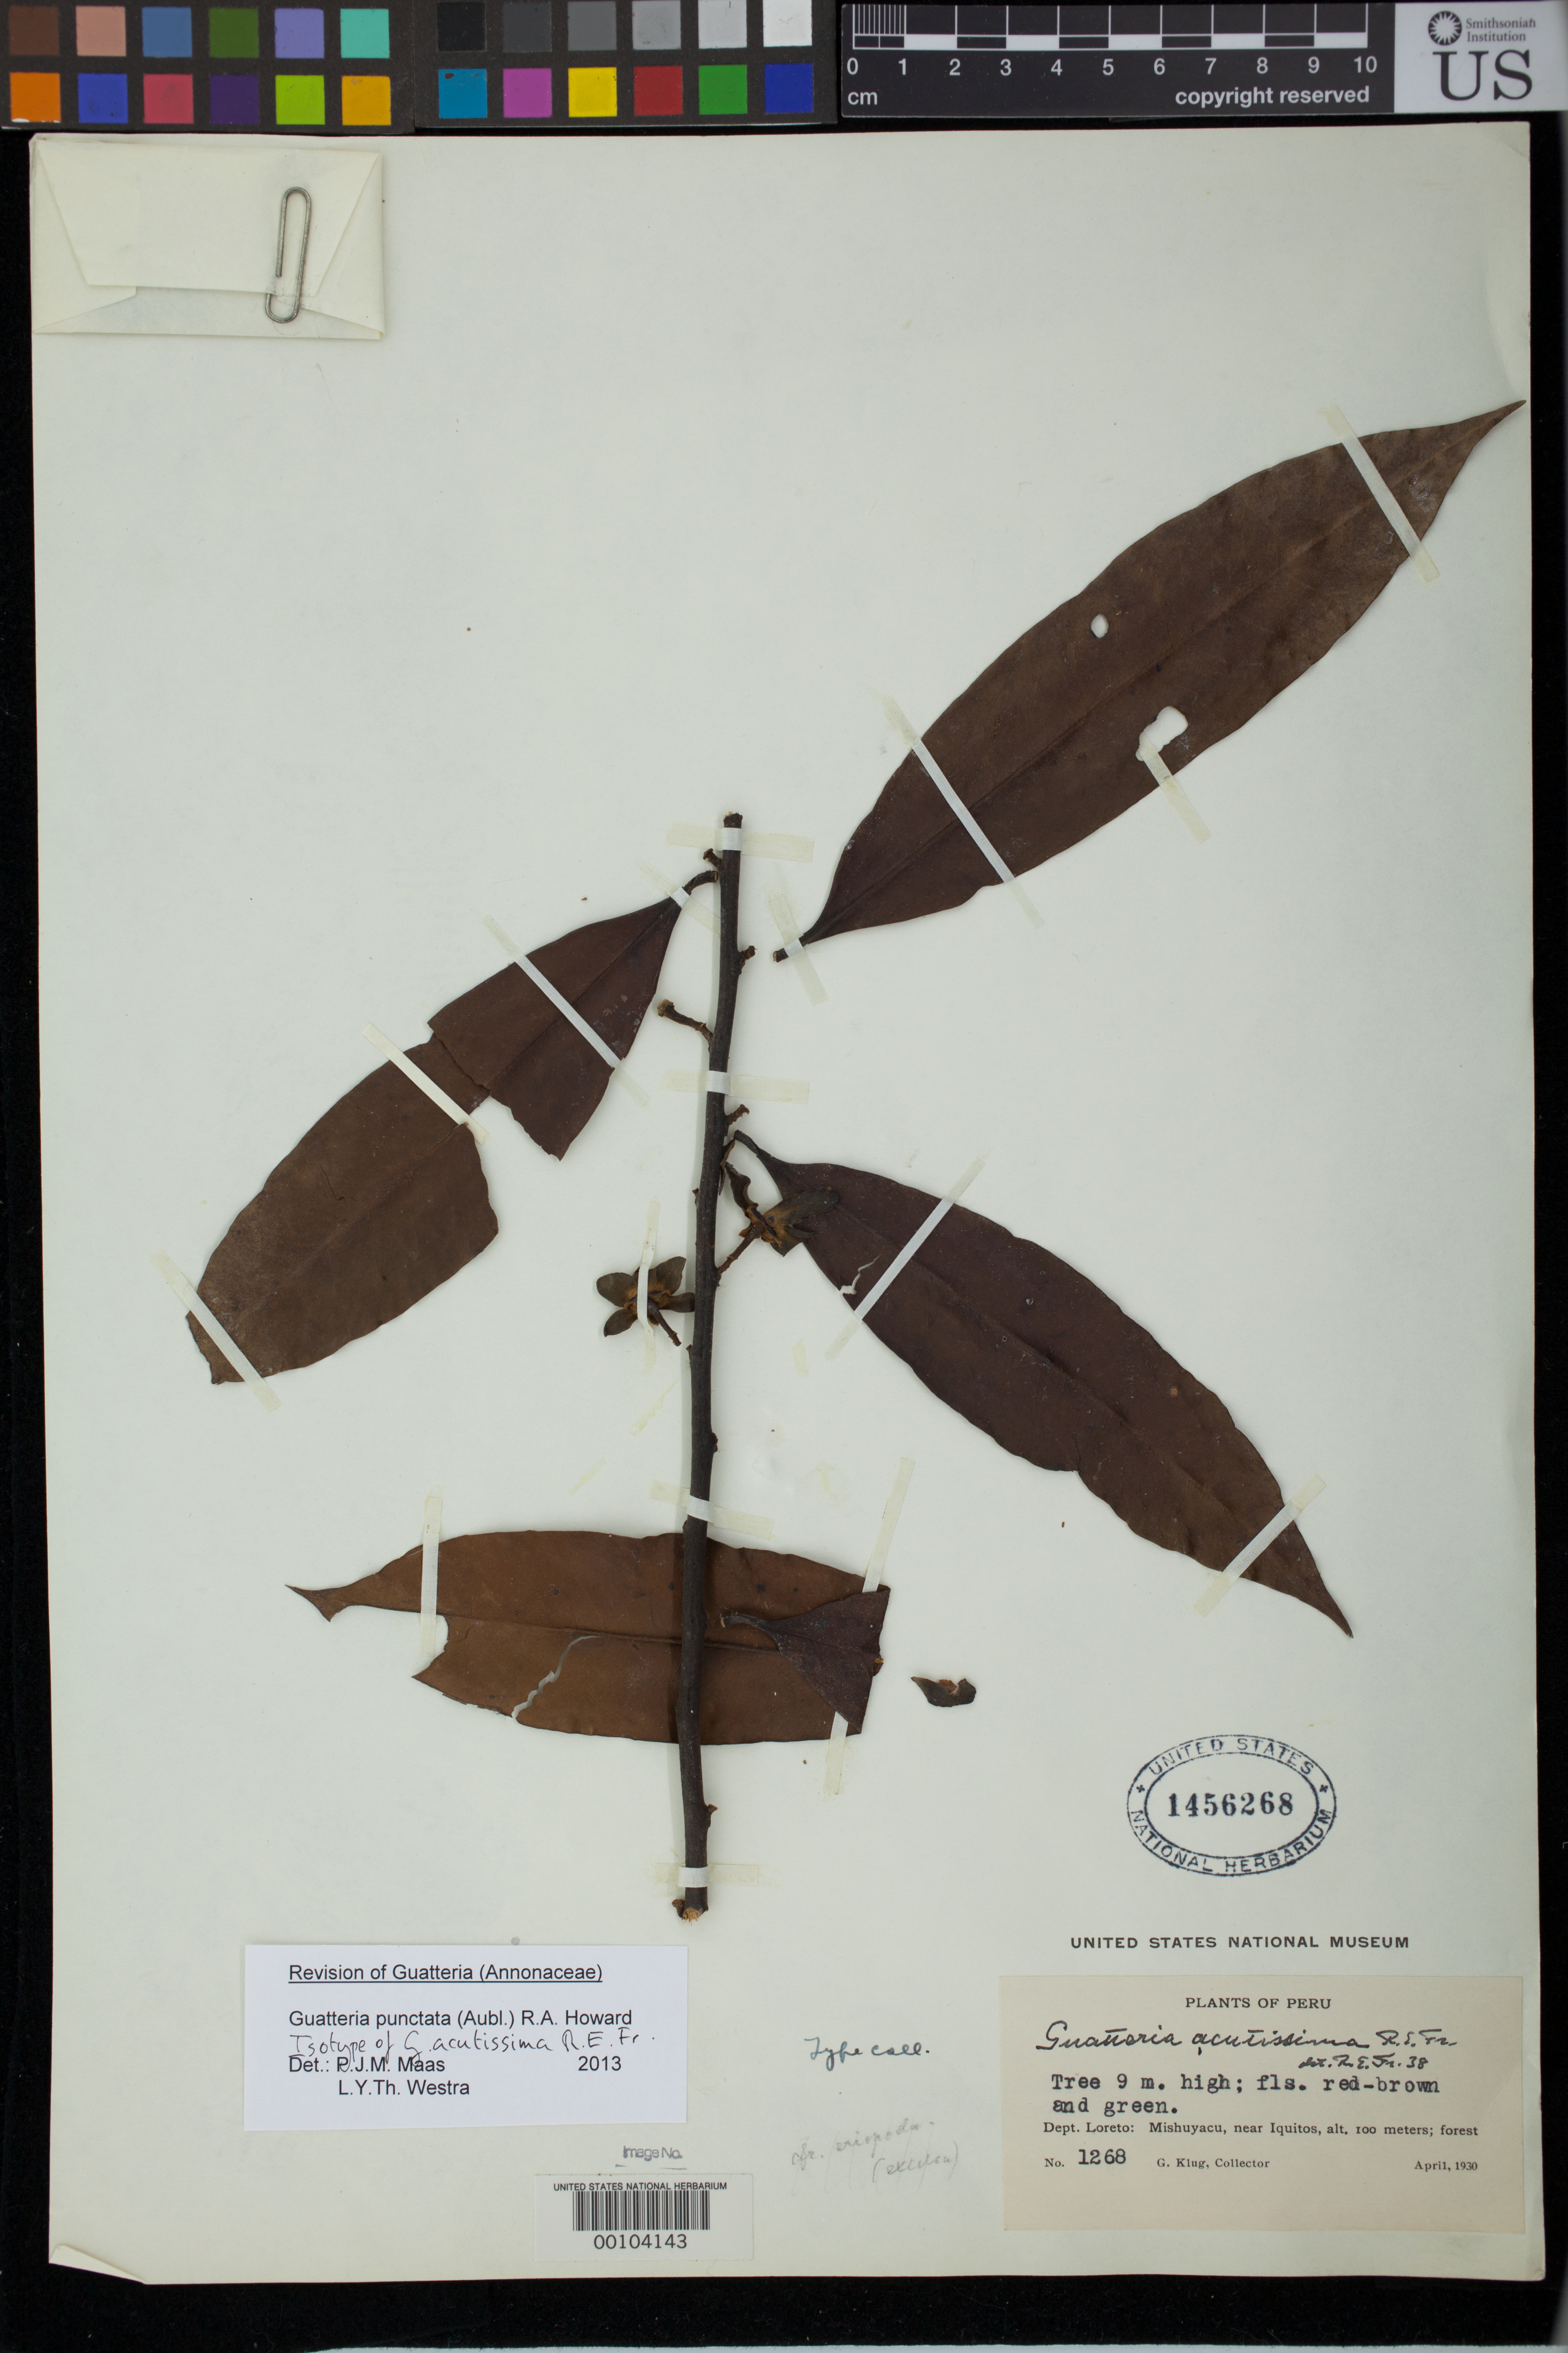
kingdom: Plantae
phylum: Tracheophyta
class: Magnoliopsida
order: Magnoliales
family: Annonaceae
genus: Guatteria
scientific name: Guatteria acutissima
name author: R.E. Fr.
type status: Isotype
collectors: G. Klug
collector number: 1268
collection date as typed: Apr 1930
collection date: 1930-04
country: Peru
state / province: Loreto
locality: Mishuyacu, near Iquitos.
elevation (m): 100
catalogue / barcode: US 1456268